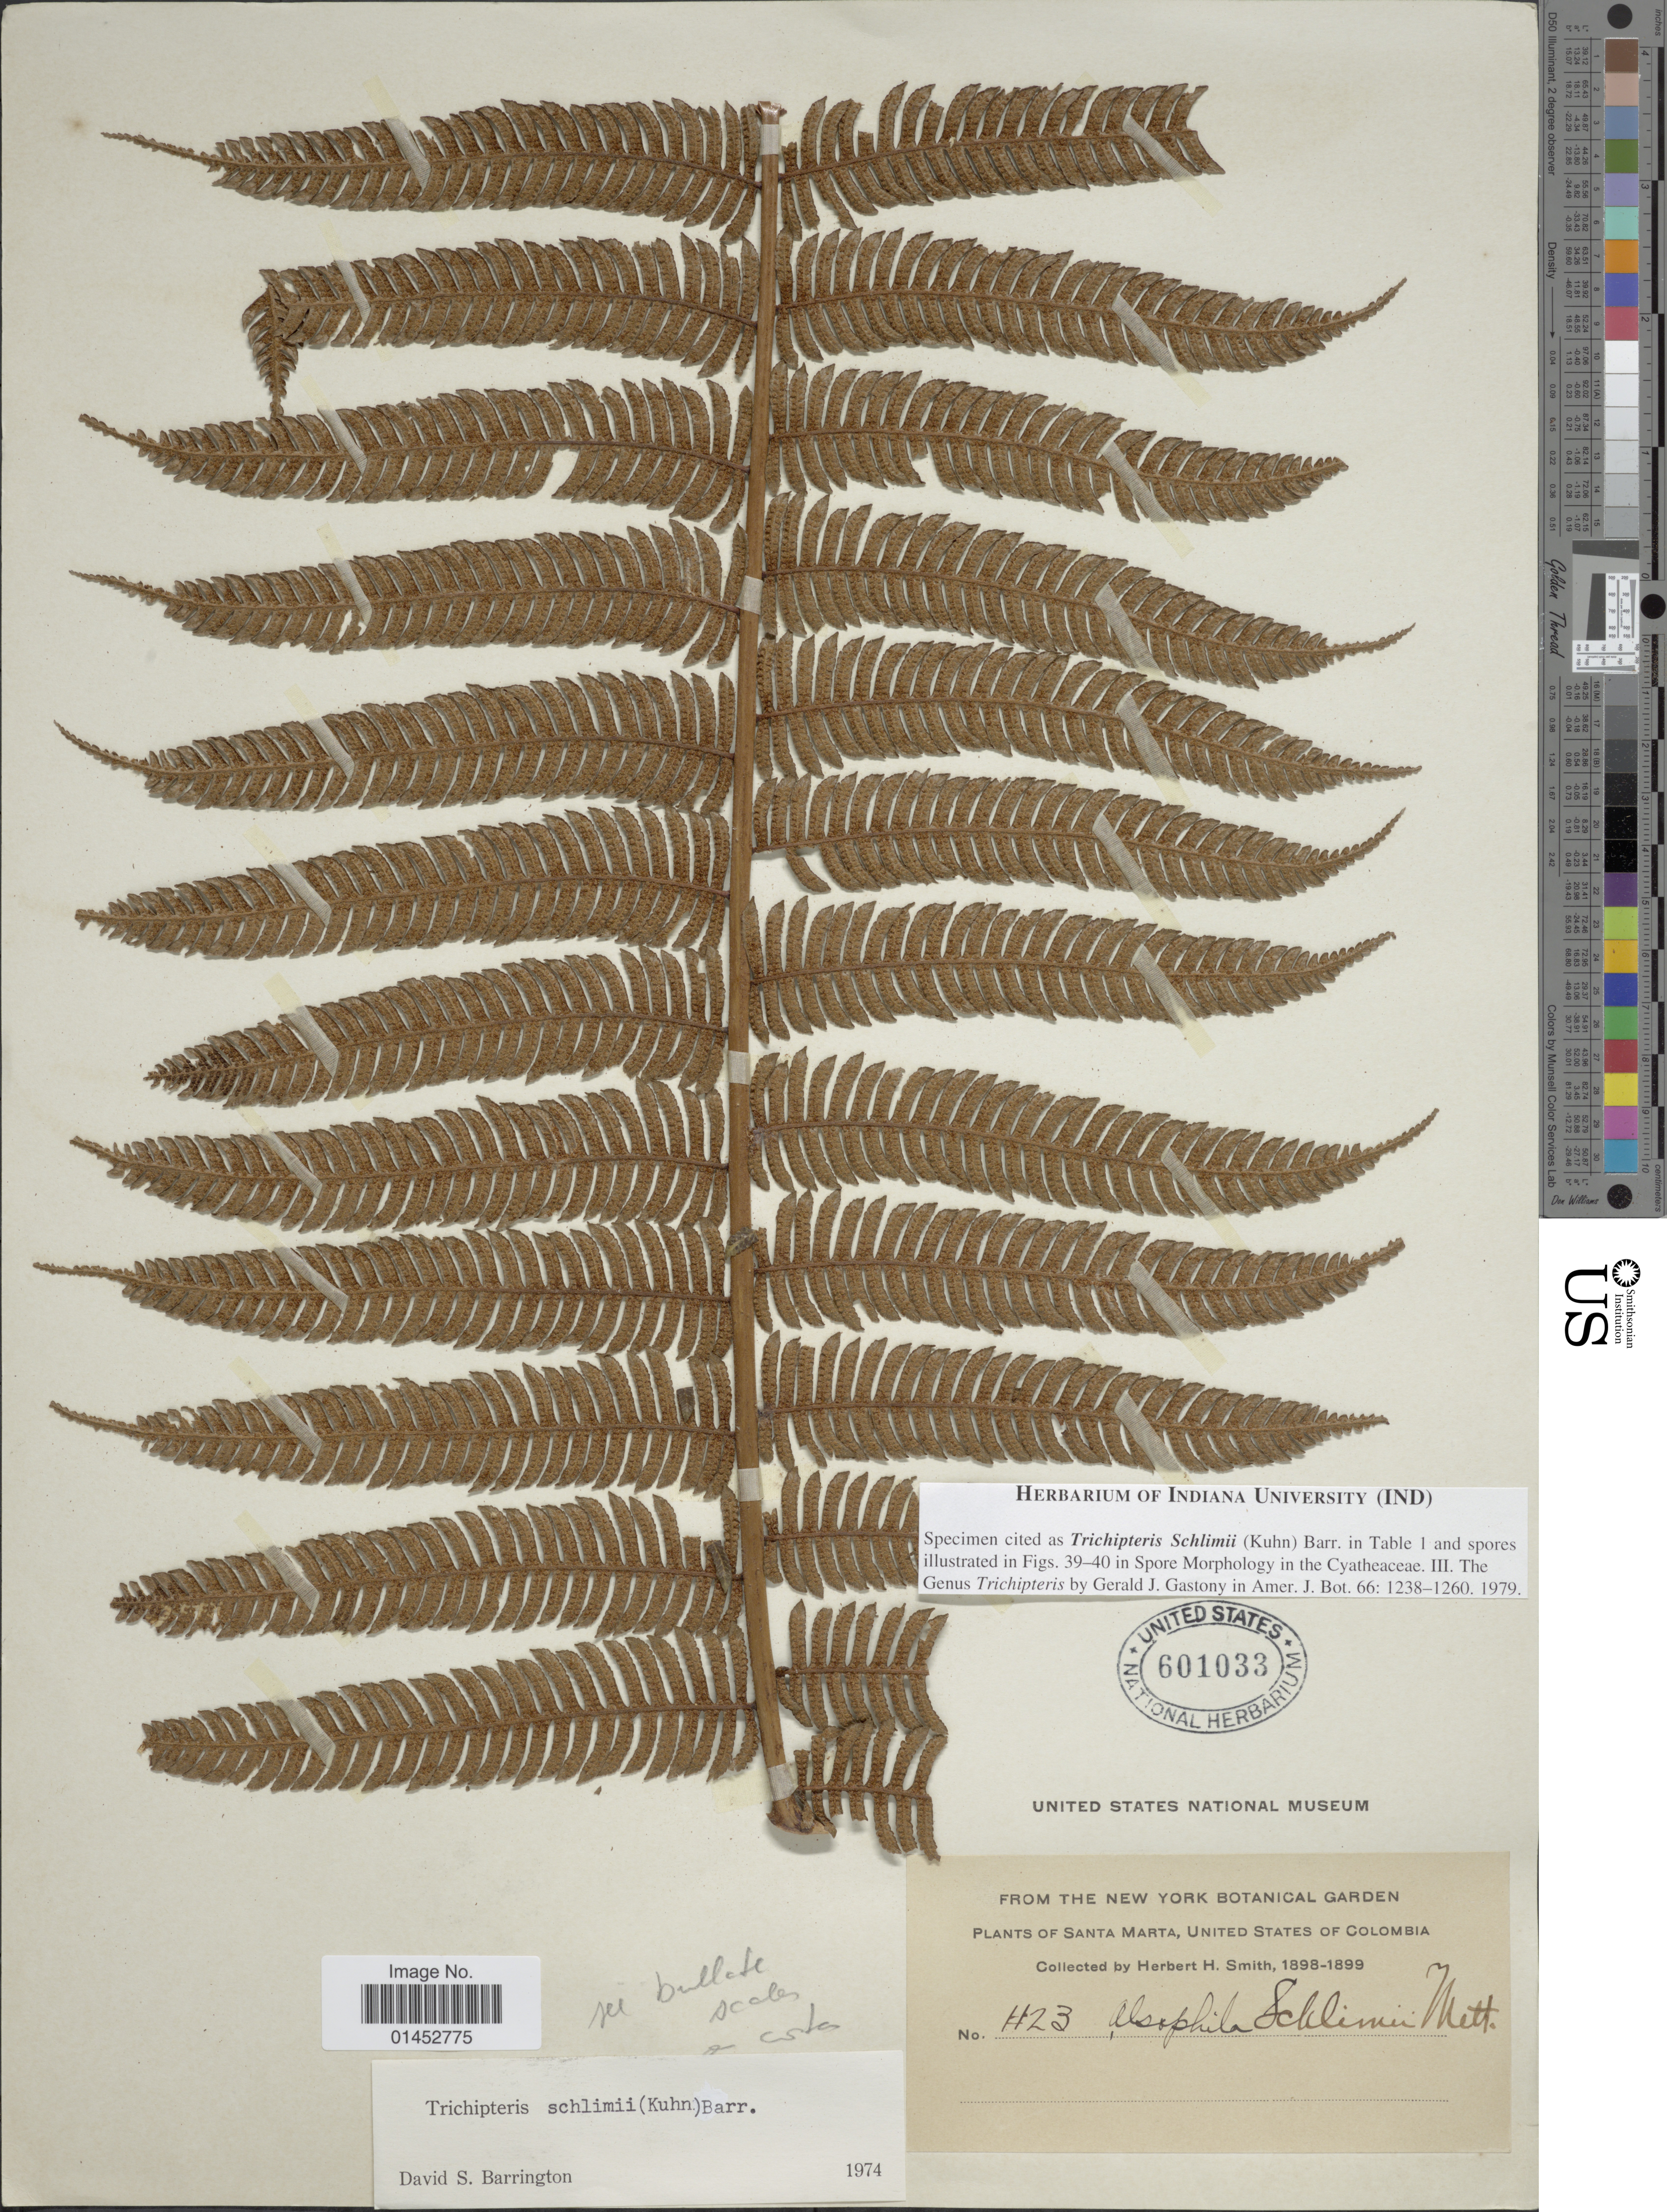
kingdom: Plantae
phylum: Tracheophyta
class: Polypodiopsida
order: Cyatheales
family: Cyatheaceae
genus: Cyathea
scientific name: Cyathea schlimii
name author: (Kuhn) Domin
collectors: Herbert H. Smith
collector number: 1123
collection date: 1898/1899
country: Colombia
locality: Santa Marta, United States of Colombia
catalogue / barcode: US 601033